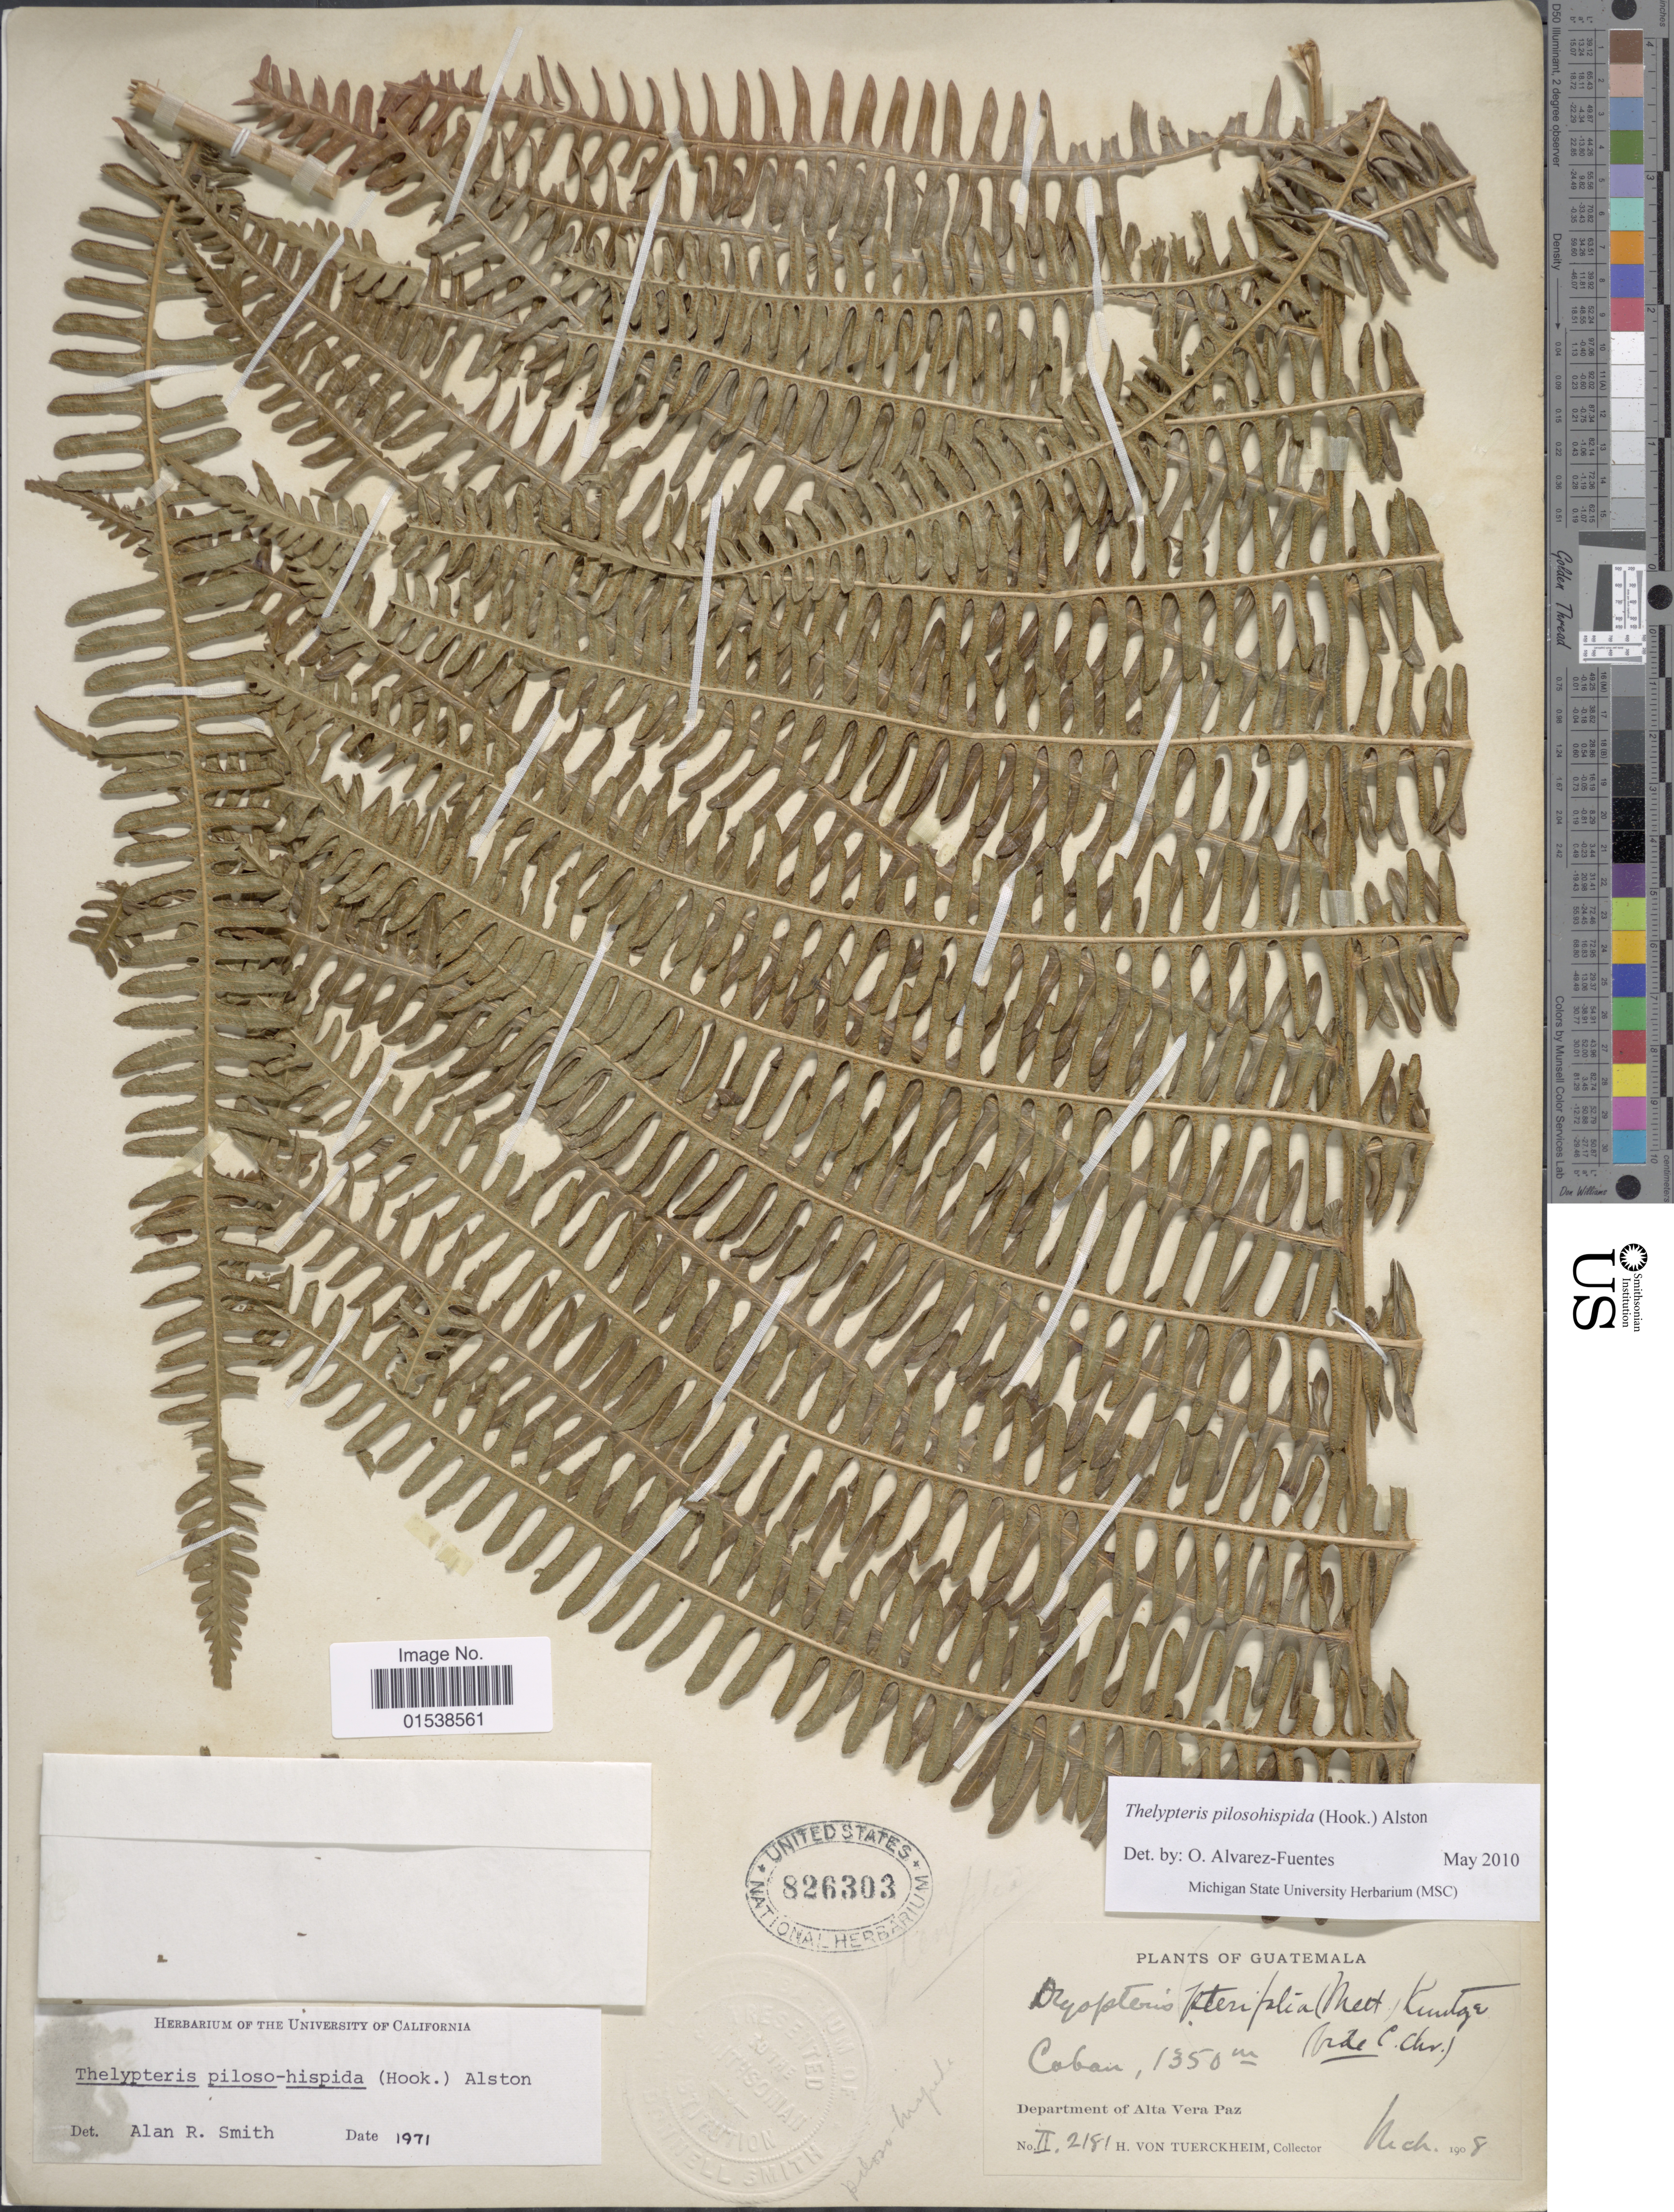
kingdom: Plantae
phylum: Tracheophyta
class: Polypodiopsida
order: Polypodiales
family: Thelypteridaceae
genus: Amauropelta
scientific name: Amauropelta pilosohispida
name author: (Hook.) A.R. Sm.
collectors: H. von Türckheim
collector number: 11 2181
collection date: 1908-03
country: Guatemala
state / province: Alta Verapaz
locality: Coban, Department of Alta Vera Paz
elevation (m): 1350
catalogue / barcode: US 826303